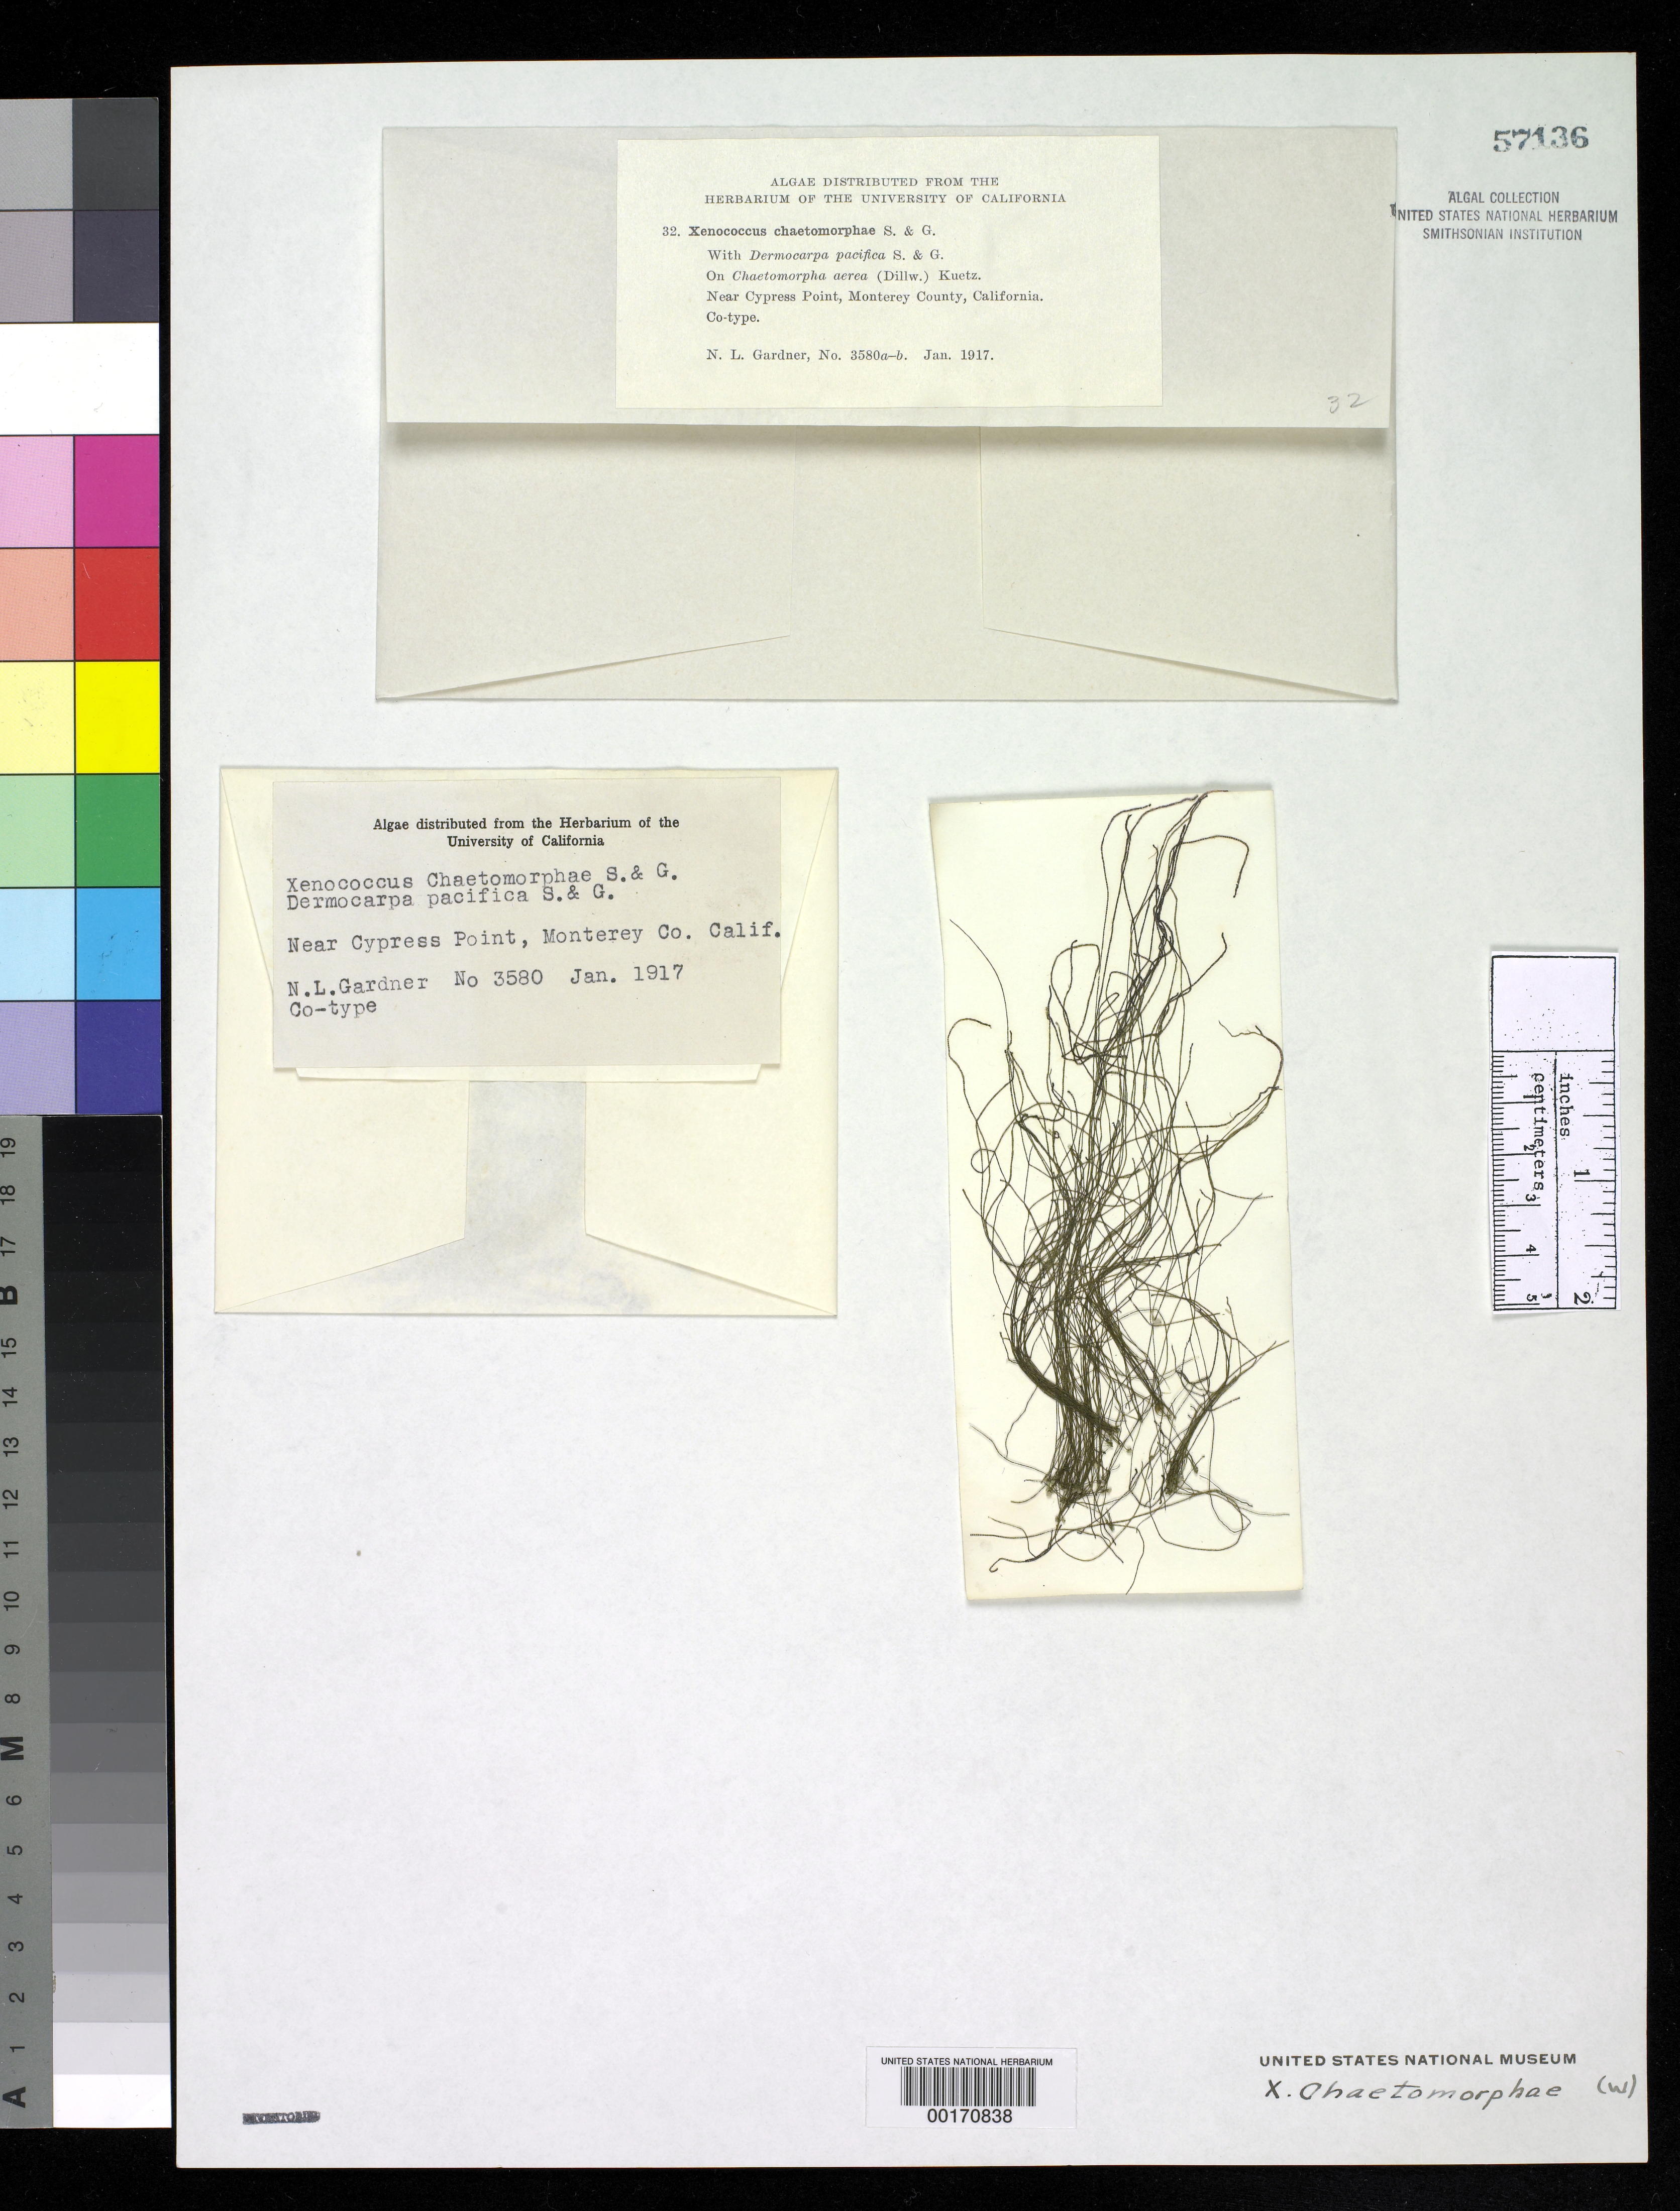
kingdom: Bacteria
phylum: Cyanobacteria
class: Cyanobacteriia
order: Cyanobacteriales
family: Xenococcaceae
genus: Xenococcus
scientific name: Xenococcus chaetomorphae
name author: Setch. & N.L. Gardner in N.L. Gardner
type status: Isotype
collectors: N. Gardner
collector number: NLG 3580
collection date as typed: Jan 1917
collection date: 1917-01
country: United States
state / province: California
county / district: Monterey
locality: Near Cypress Point.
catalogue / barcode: US 57136